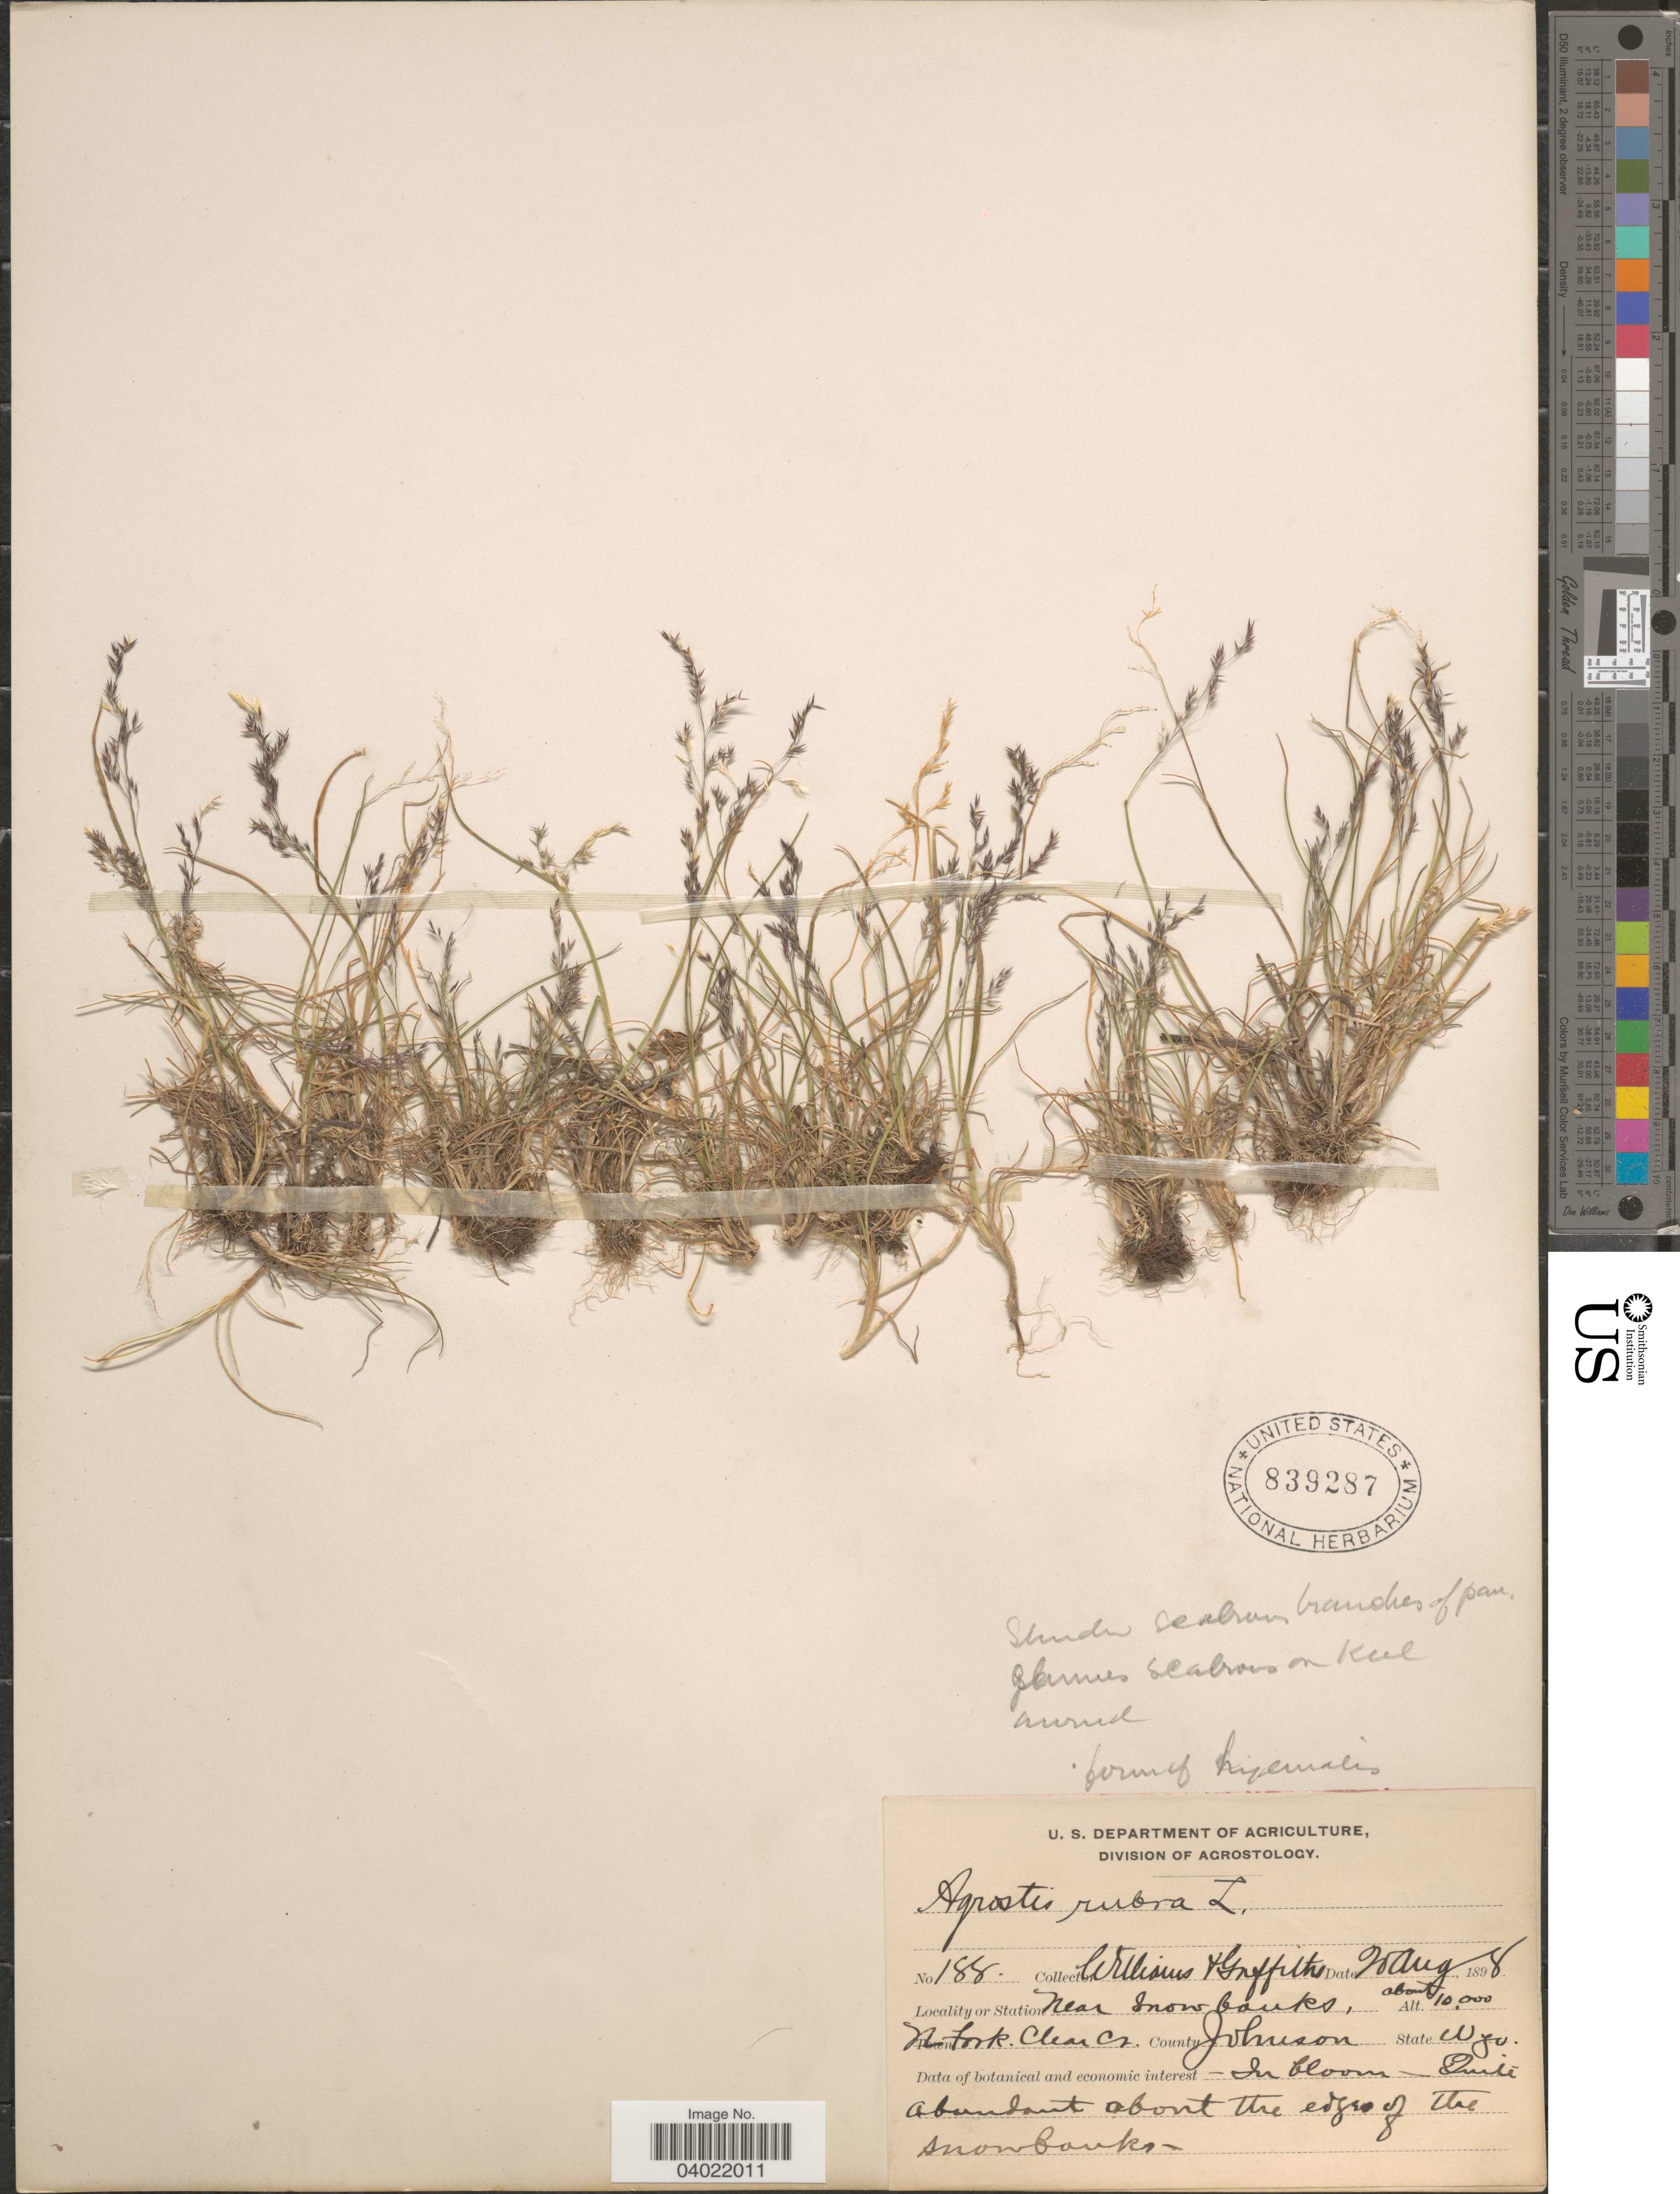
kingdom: Plantae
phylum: Tracheophyta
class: Liliopsida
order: Poales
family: Poaceae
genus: Agrostis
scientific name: Agrostis scabra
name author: Willd.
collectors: -- Williams & -- Griffiths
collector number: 188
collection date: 1898-08-25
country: United States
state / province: Wyoming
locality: Station near snowbanks, N. fork Clear Cr. County Johnson.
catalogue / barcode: US 839287